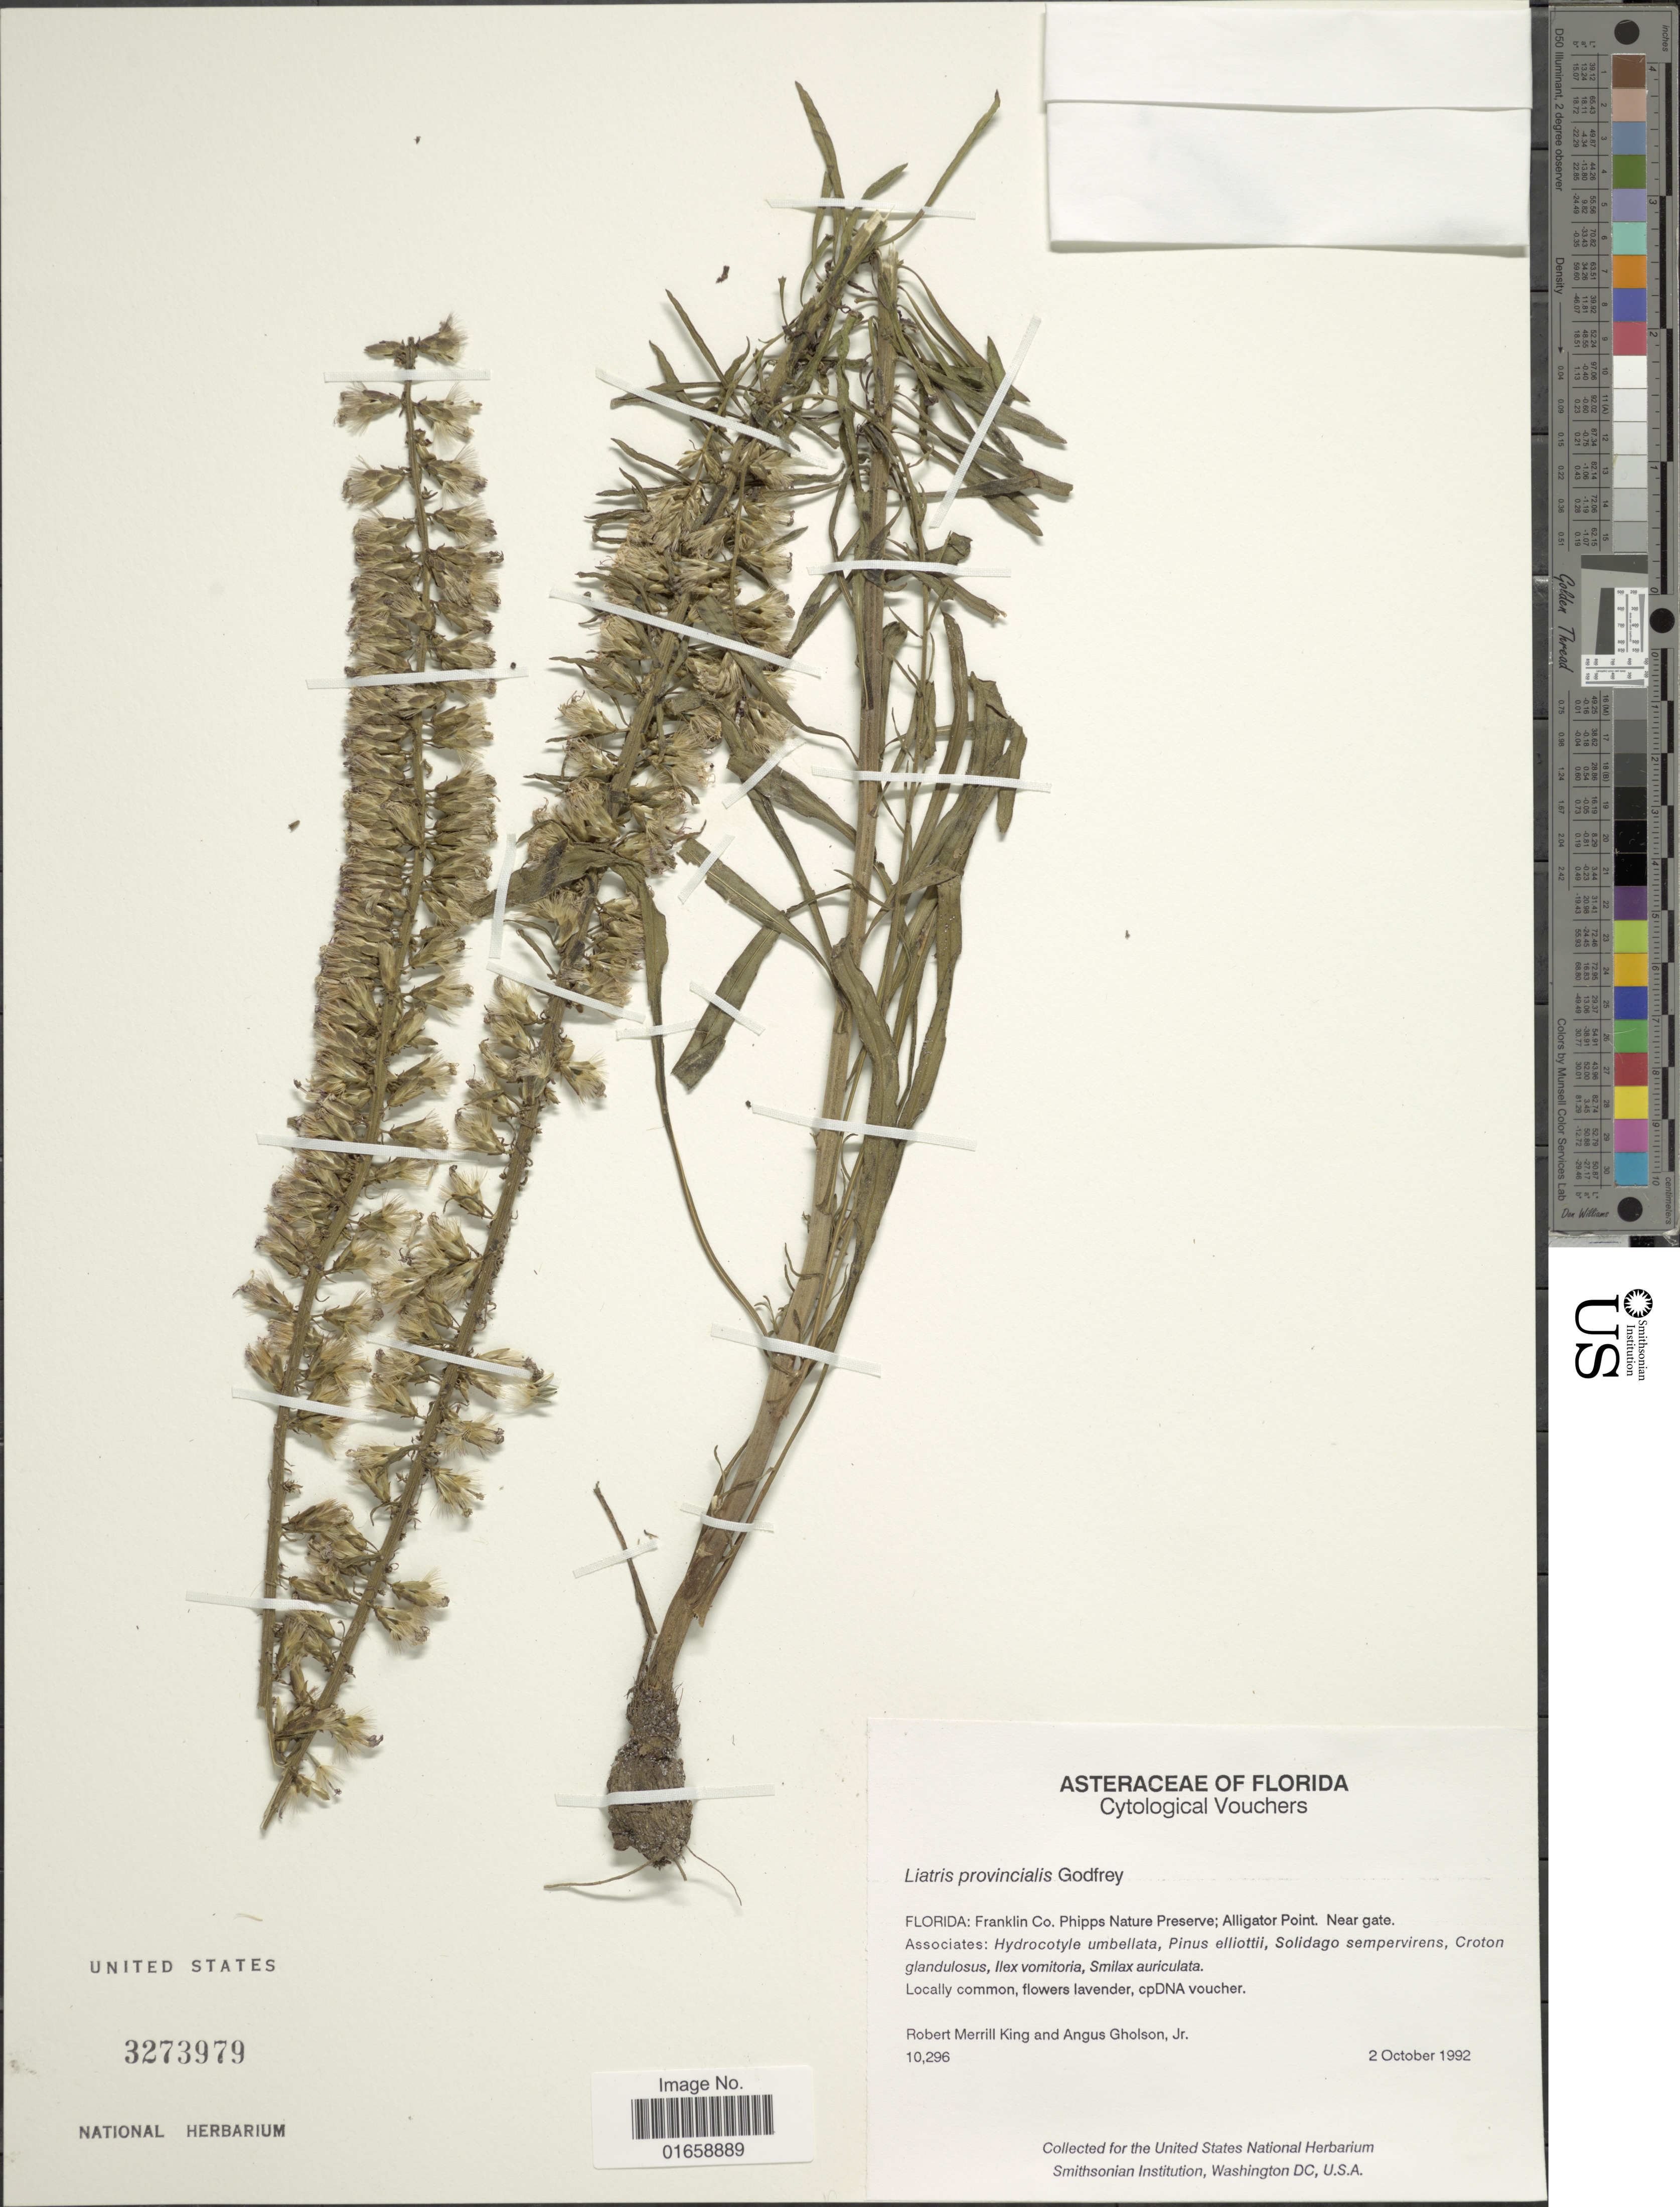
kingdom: Plantae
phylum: Tracheophyta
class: Magnoliopsida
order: Asterales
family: Asteraceae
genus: Liatris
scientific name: Liatris provincialis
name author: R.K. Godfrey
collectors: R. M. King & A. Gholson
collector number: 10296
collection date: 1992-10-02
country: United States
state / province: Florida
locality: Franklin Co., Phipps Nature Preserve, Alligator Point, Near gate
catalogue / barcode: US 3273979